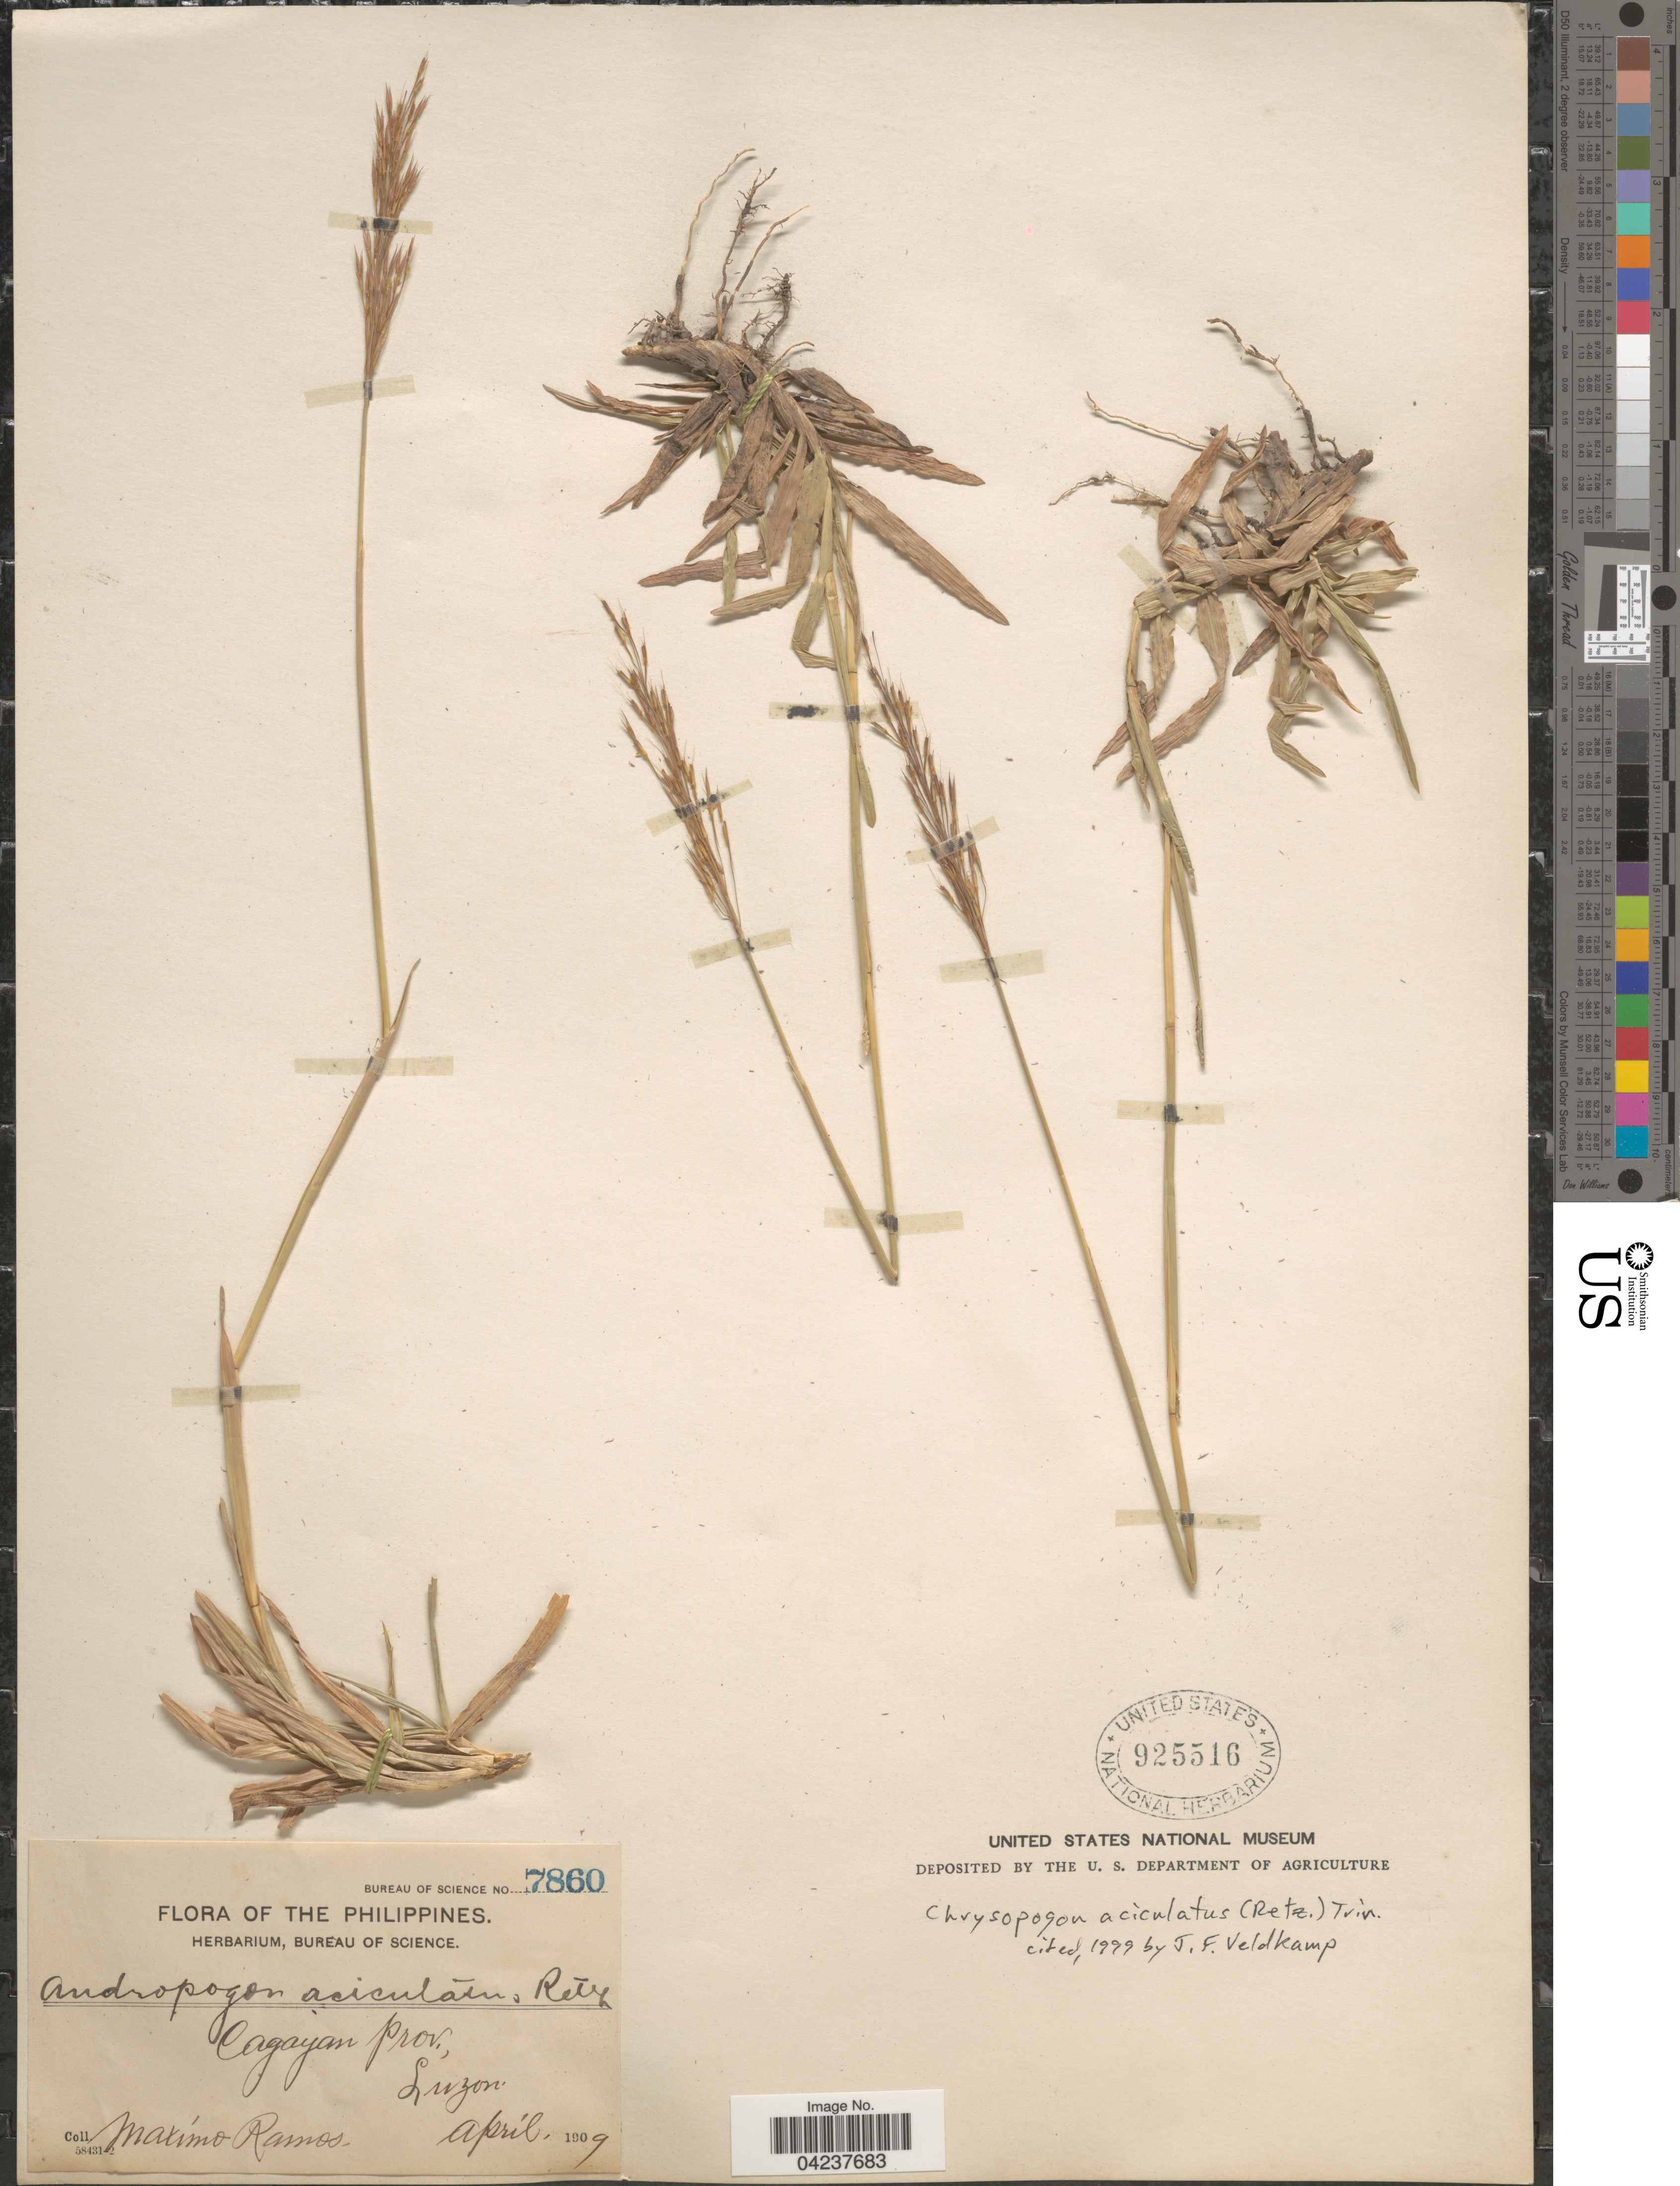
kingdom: Plantae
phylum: Tracheophyta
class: Liliopsida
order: Poales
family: Poaceae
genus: Chrysopogon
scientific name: Chrysopogon aciculatus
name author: (Retz.) Trin.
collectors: M. Ramos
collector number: Bureau of Science 7860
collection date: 1909-04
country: Philippines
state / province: Cagayan Valley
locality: Cagayan Prov., Luzon.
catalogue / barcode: US 925516